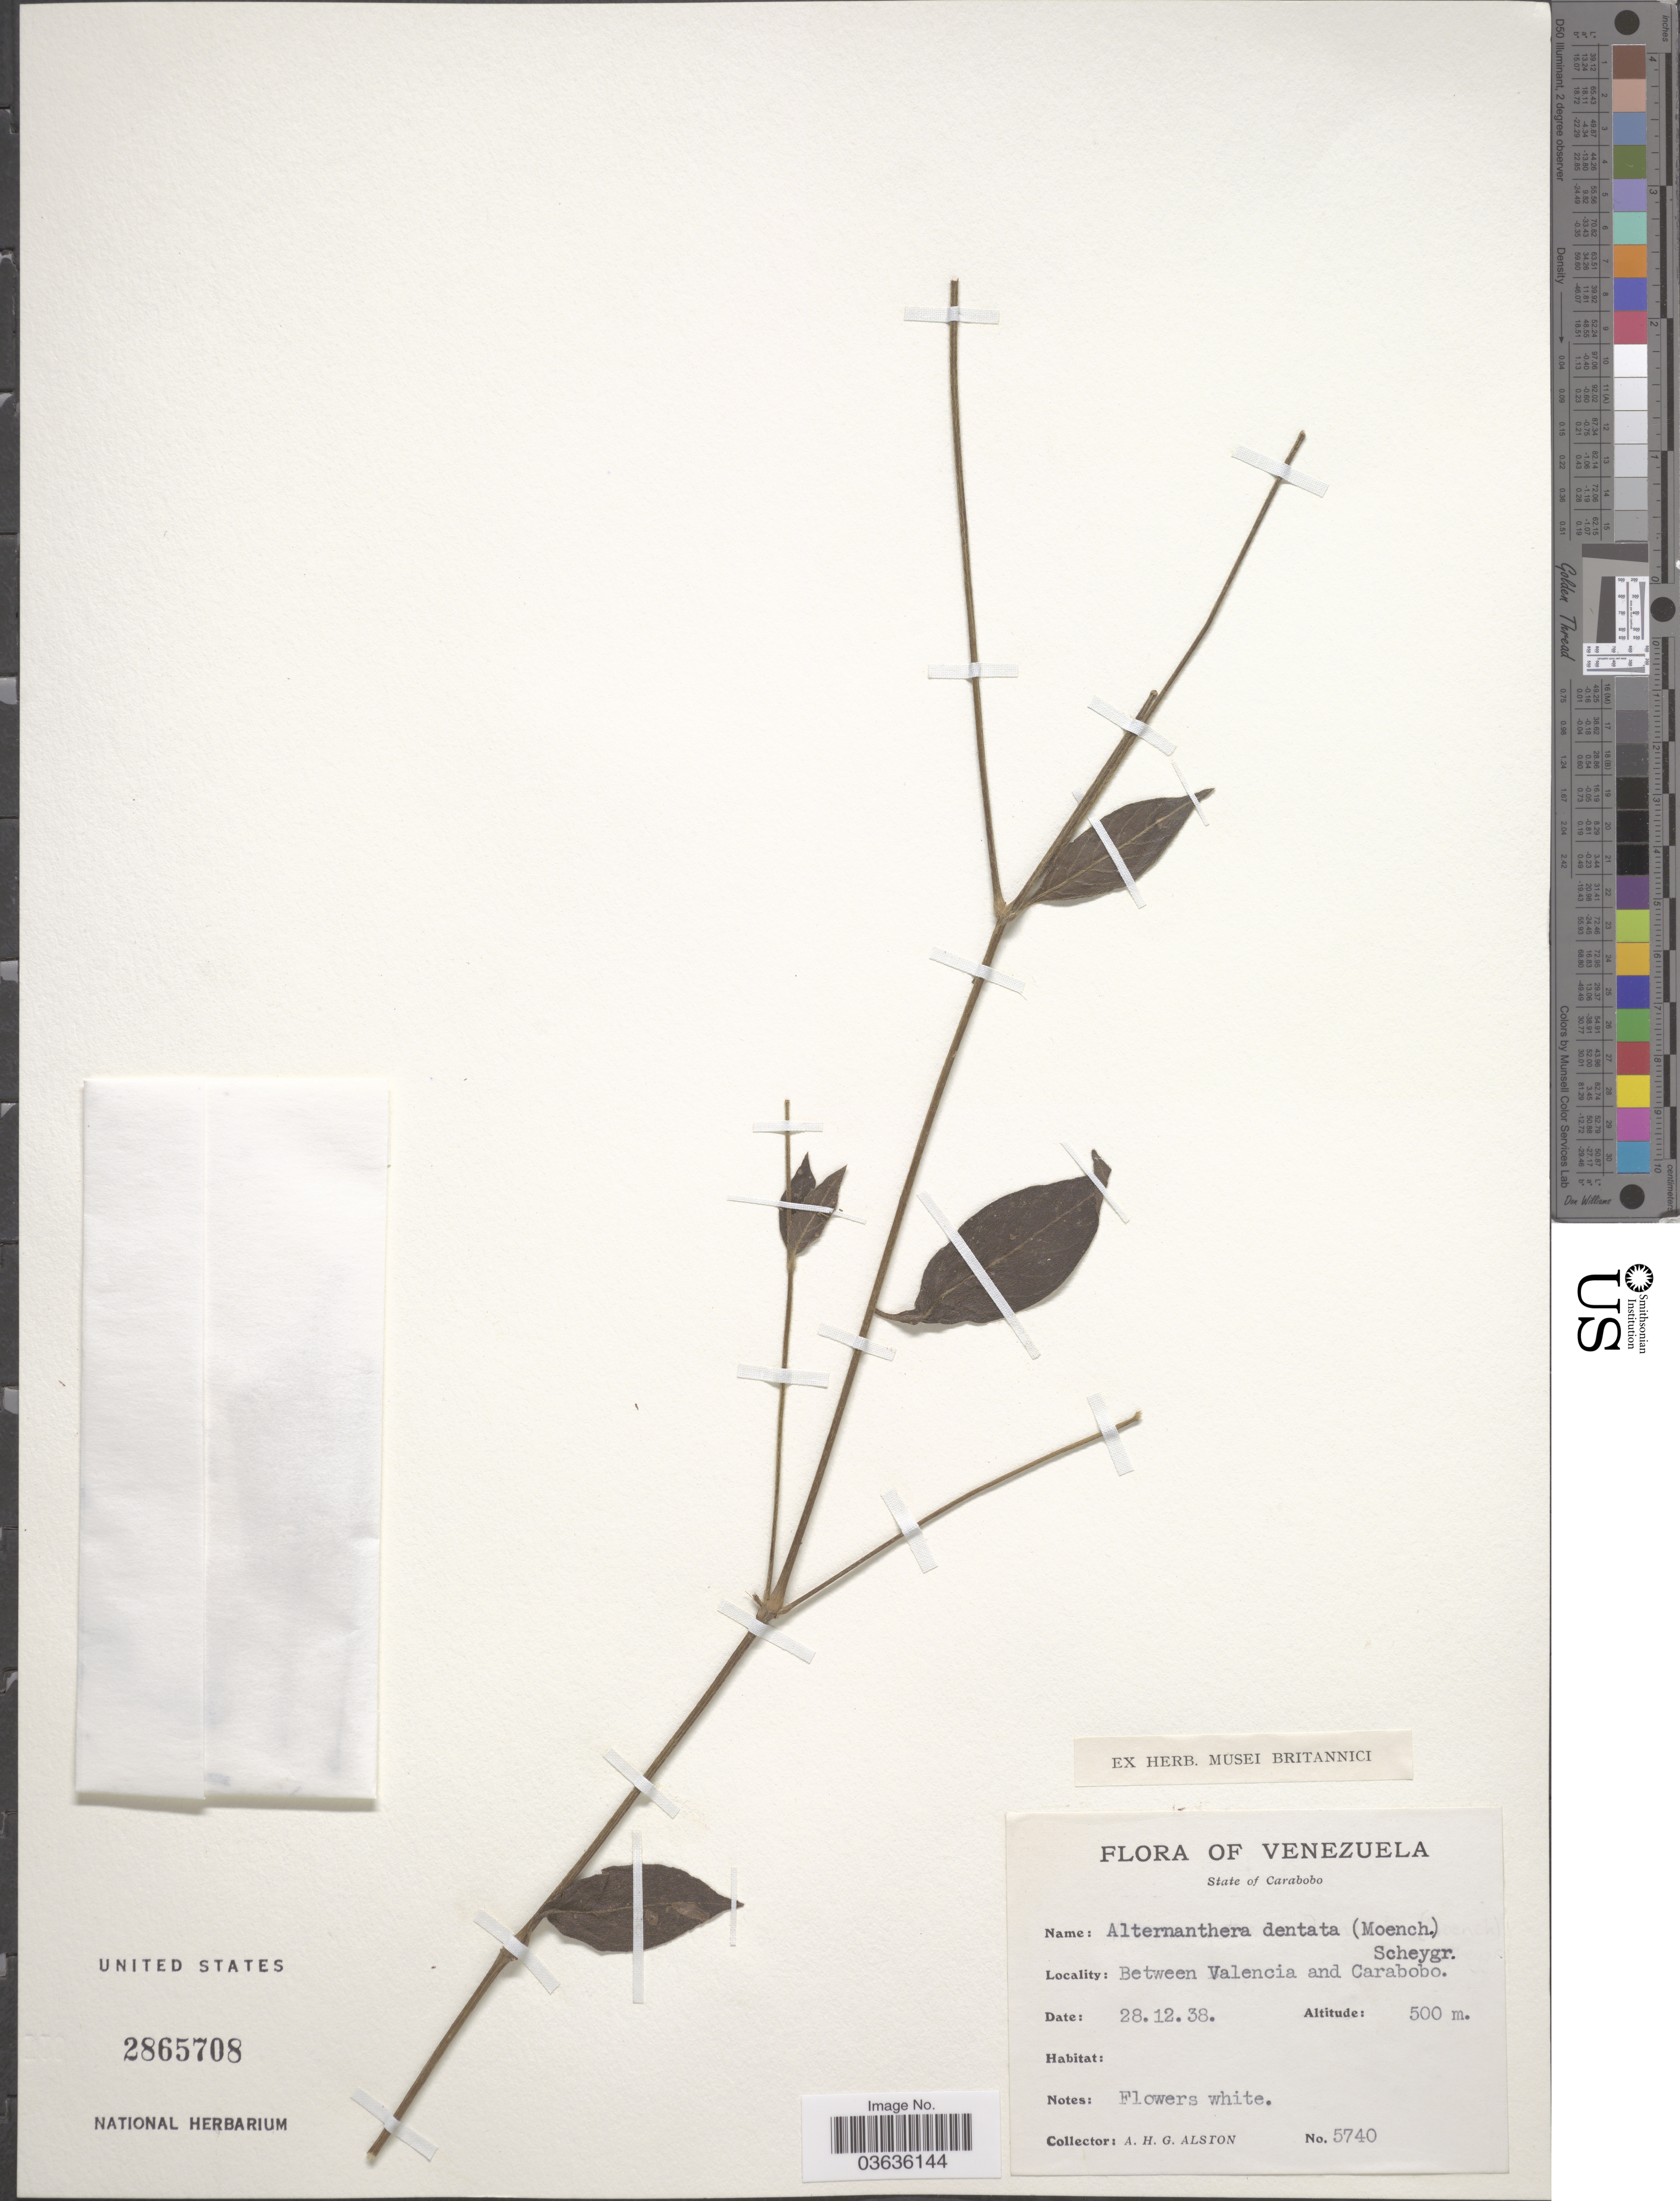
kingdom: Plantae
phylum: Tracheophyta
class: Magnoliopsida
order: Caryophyllales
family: Amaranthaceae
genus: Alternanthera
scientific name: Alternanthera dentata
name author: Scheygr.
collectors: A. H. Alston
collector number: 5740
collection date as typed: Transcribed d/m/y: 28/12/38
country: Venezuela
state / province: Carabobo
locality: Between Valencia and Carabobo.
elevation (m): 500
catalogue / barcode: US 2865708